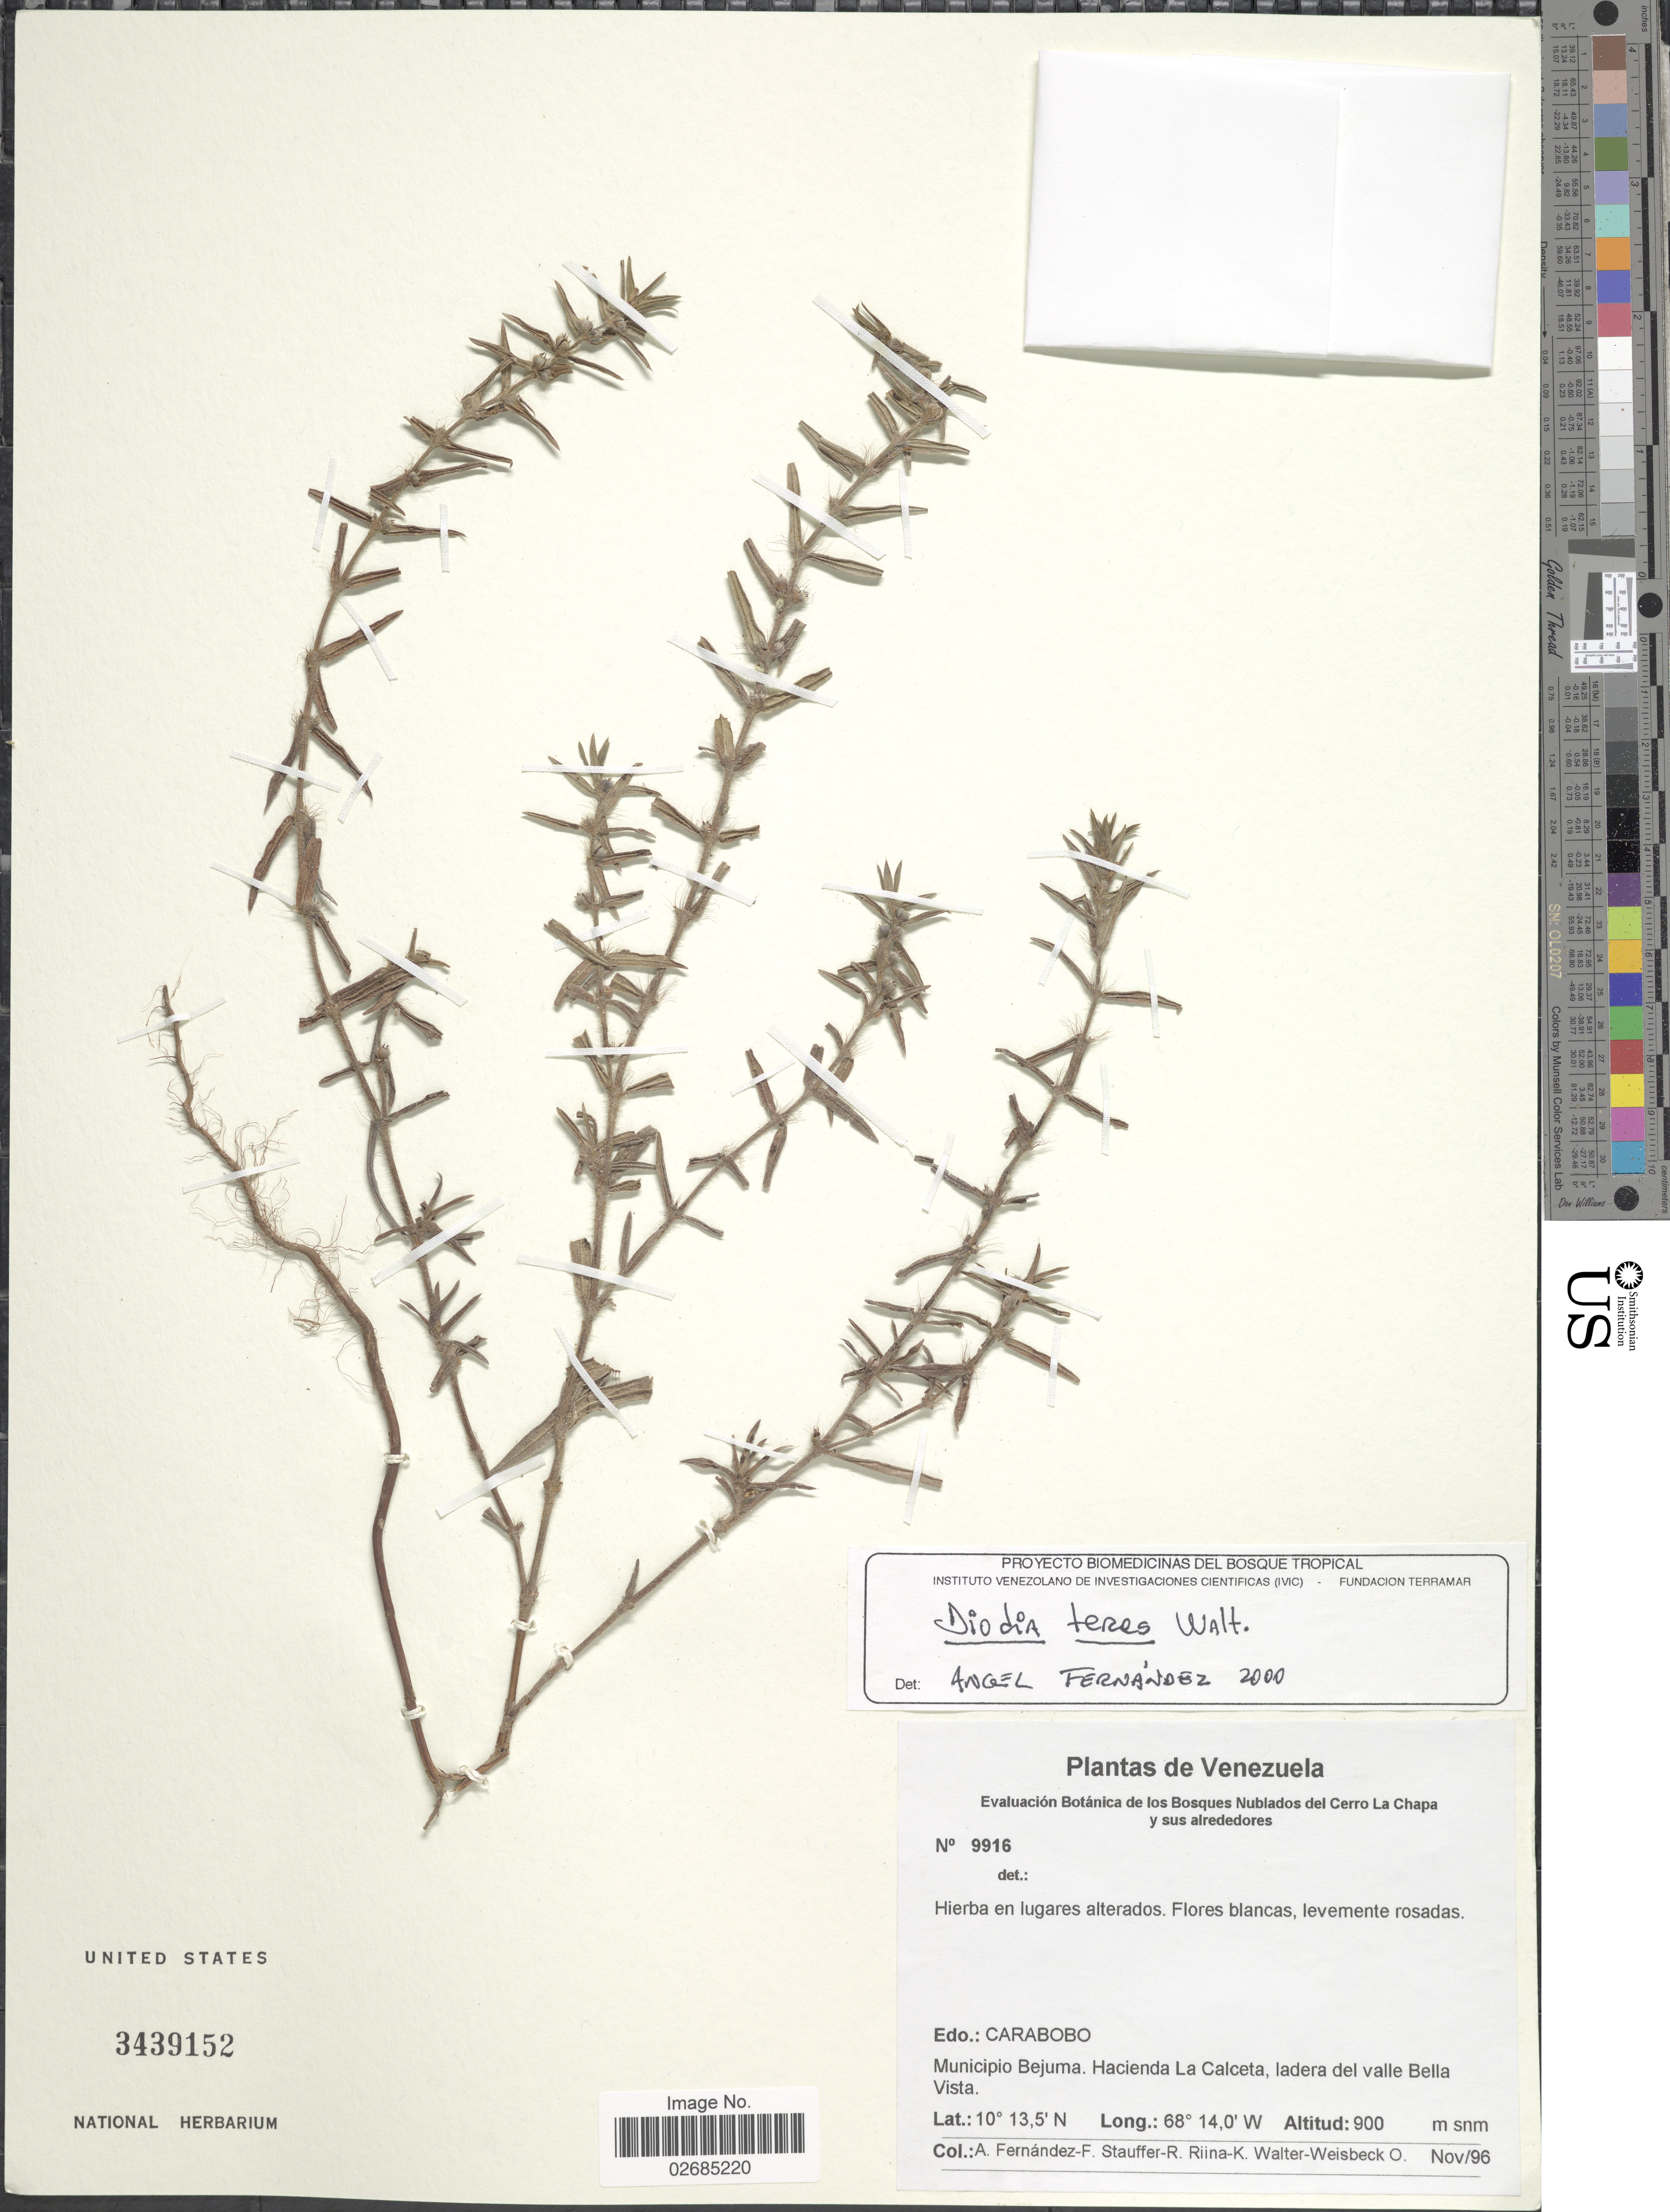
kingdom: Plantae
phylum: Tracheophyta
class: Magnoliopsida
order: Gentianales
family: Rubiaceae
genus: Diodia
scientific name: Diodia teres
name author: Walter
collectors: A. Fernández F., R. Stauffer, K. Riina & O. Walter-Weisbeck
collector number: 9916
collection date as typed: Transcribed d/m/y: /11/96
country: Venezuela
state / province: Carabobo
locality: Municipio Bejuma. Hacienda La Calceta, ladere del valle Bella Vista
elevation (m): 900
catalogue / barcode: US 3439152